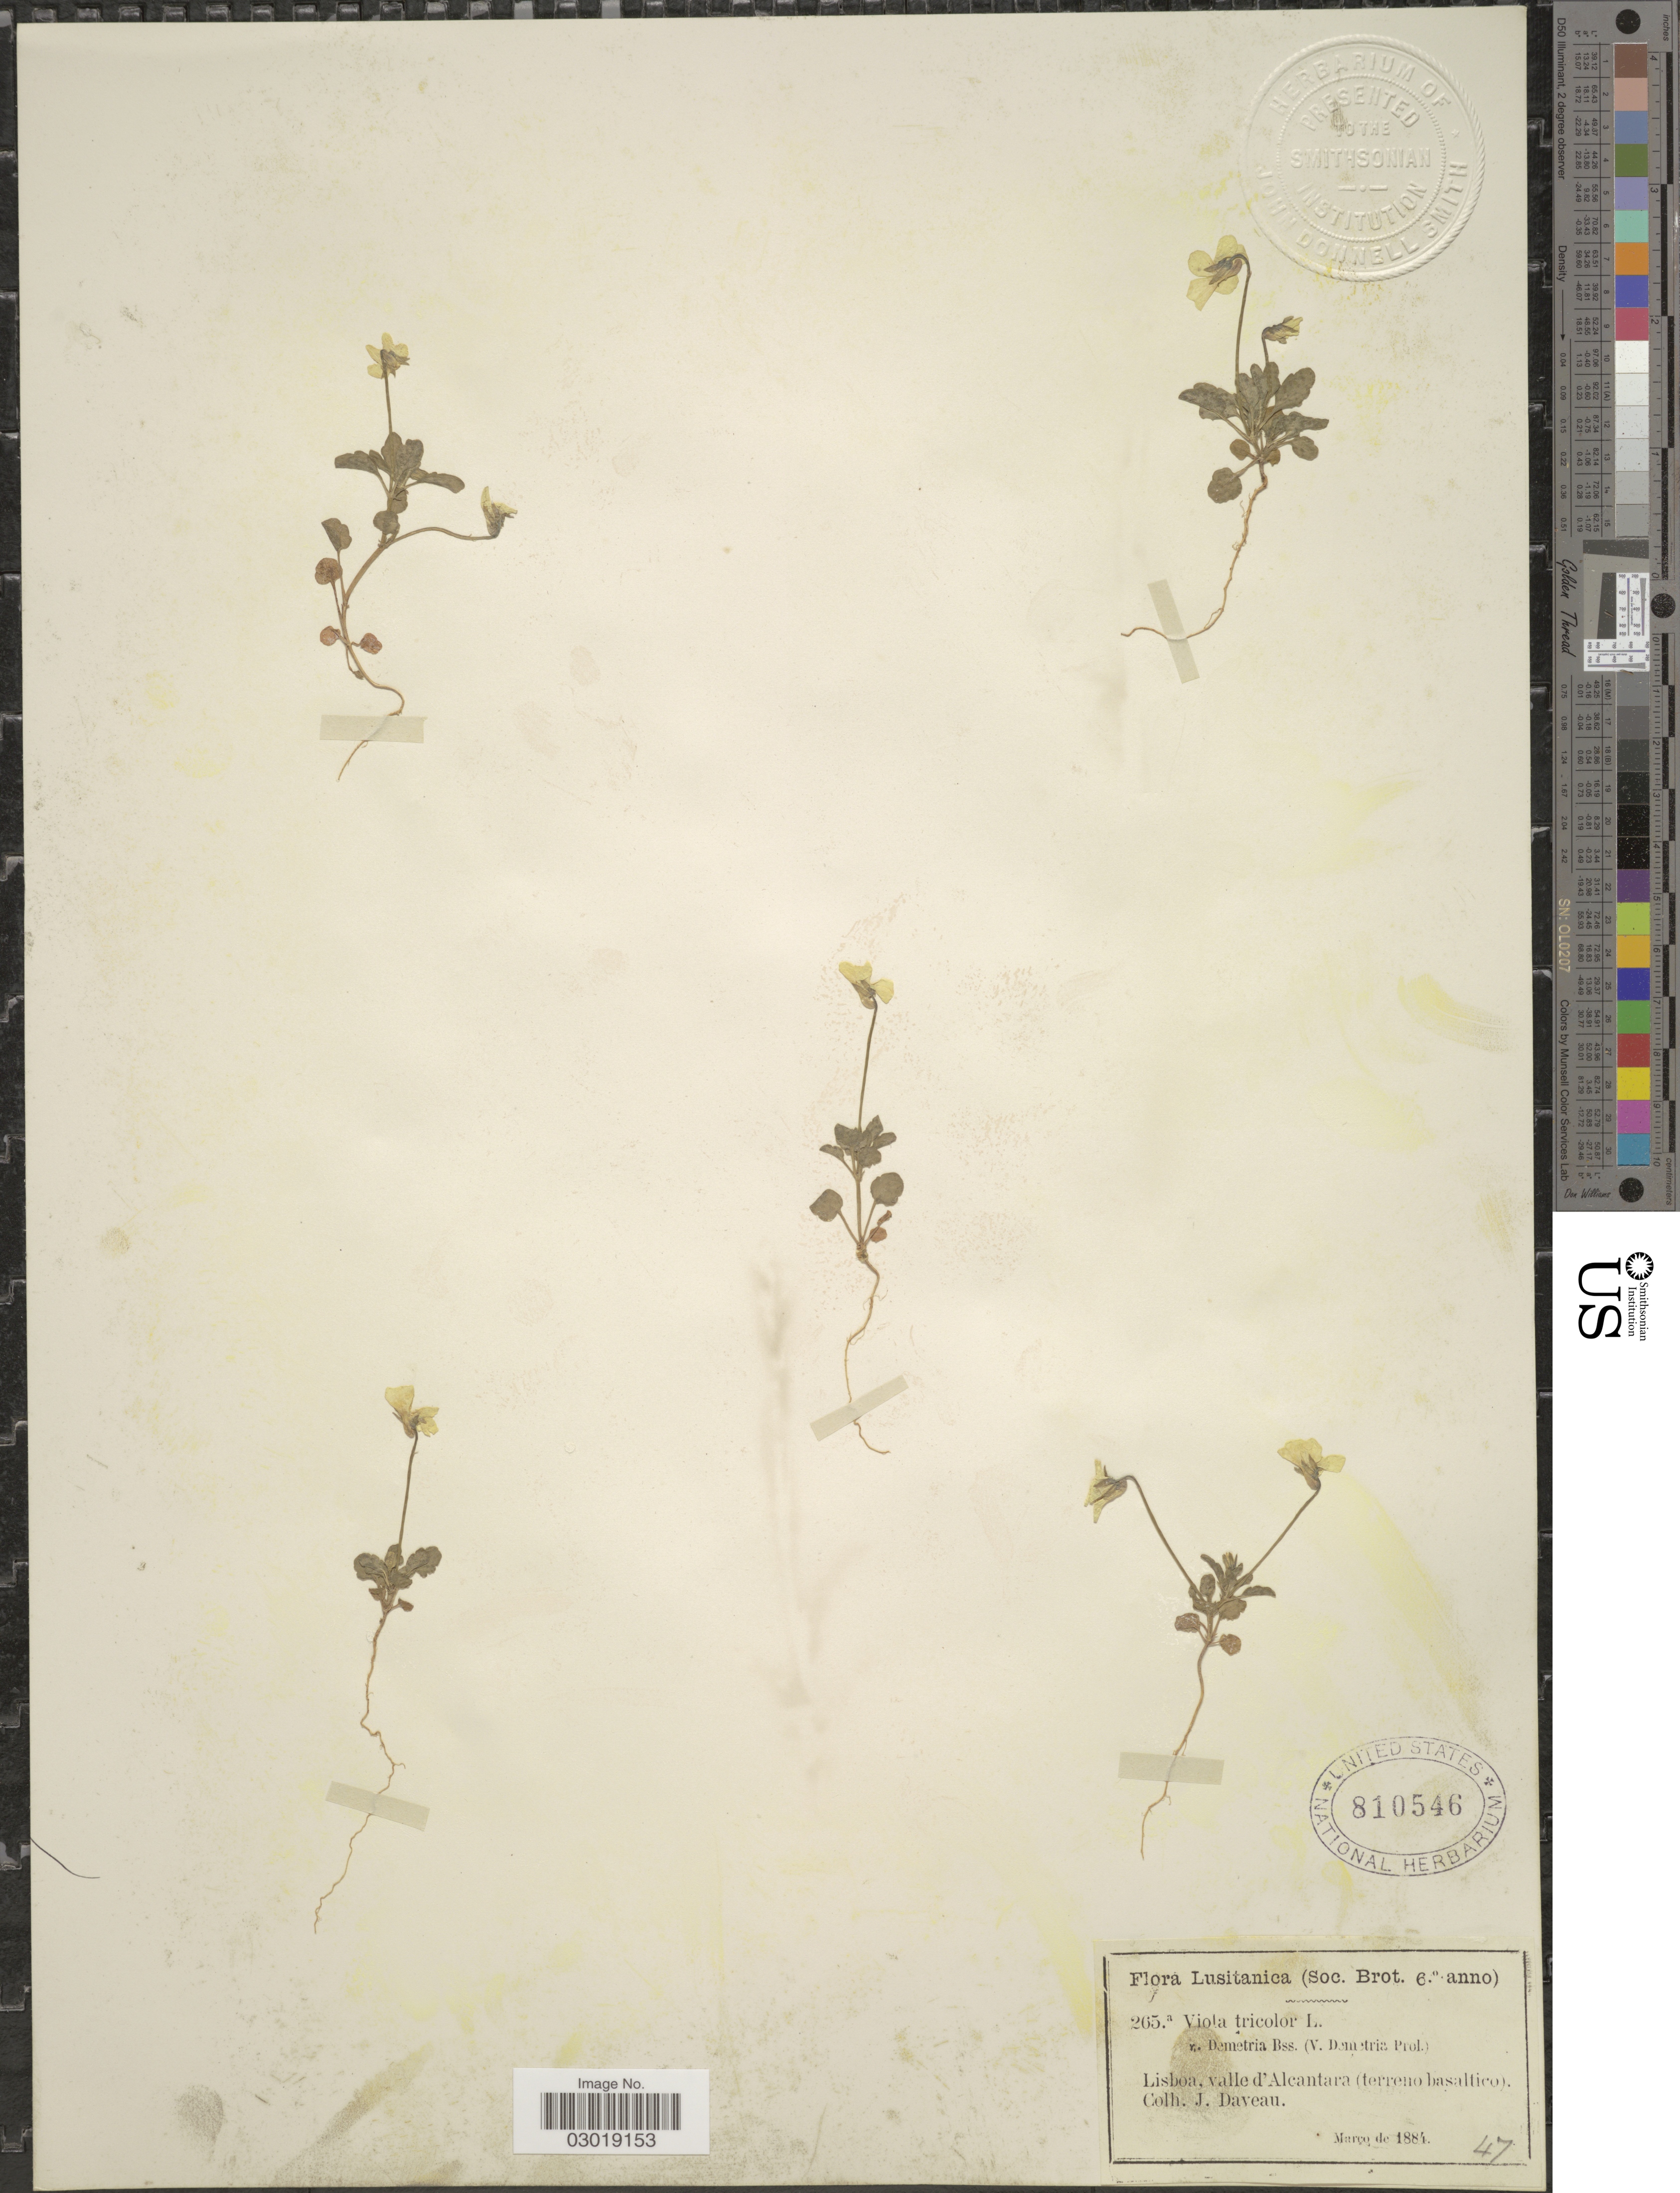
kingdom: Plantae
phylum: Tracheophyta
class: Magnoliopsida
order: Malpighiales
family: Violaceae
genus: Viola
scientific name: Viola tricolor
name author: L.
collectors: J. Daveau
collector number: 265a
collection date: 1884-03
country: Portugal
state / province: Lisboa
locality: Lusitanica, Lisboa, valle d'Alcantara (terreno basaltico).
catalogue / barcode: US 810546